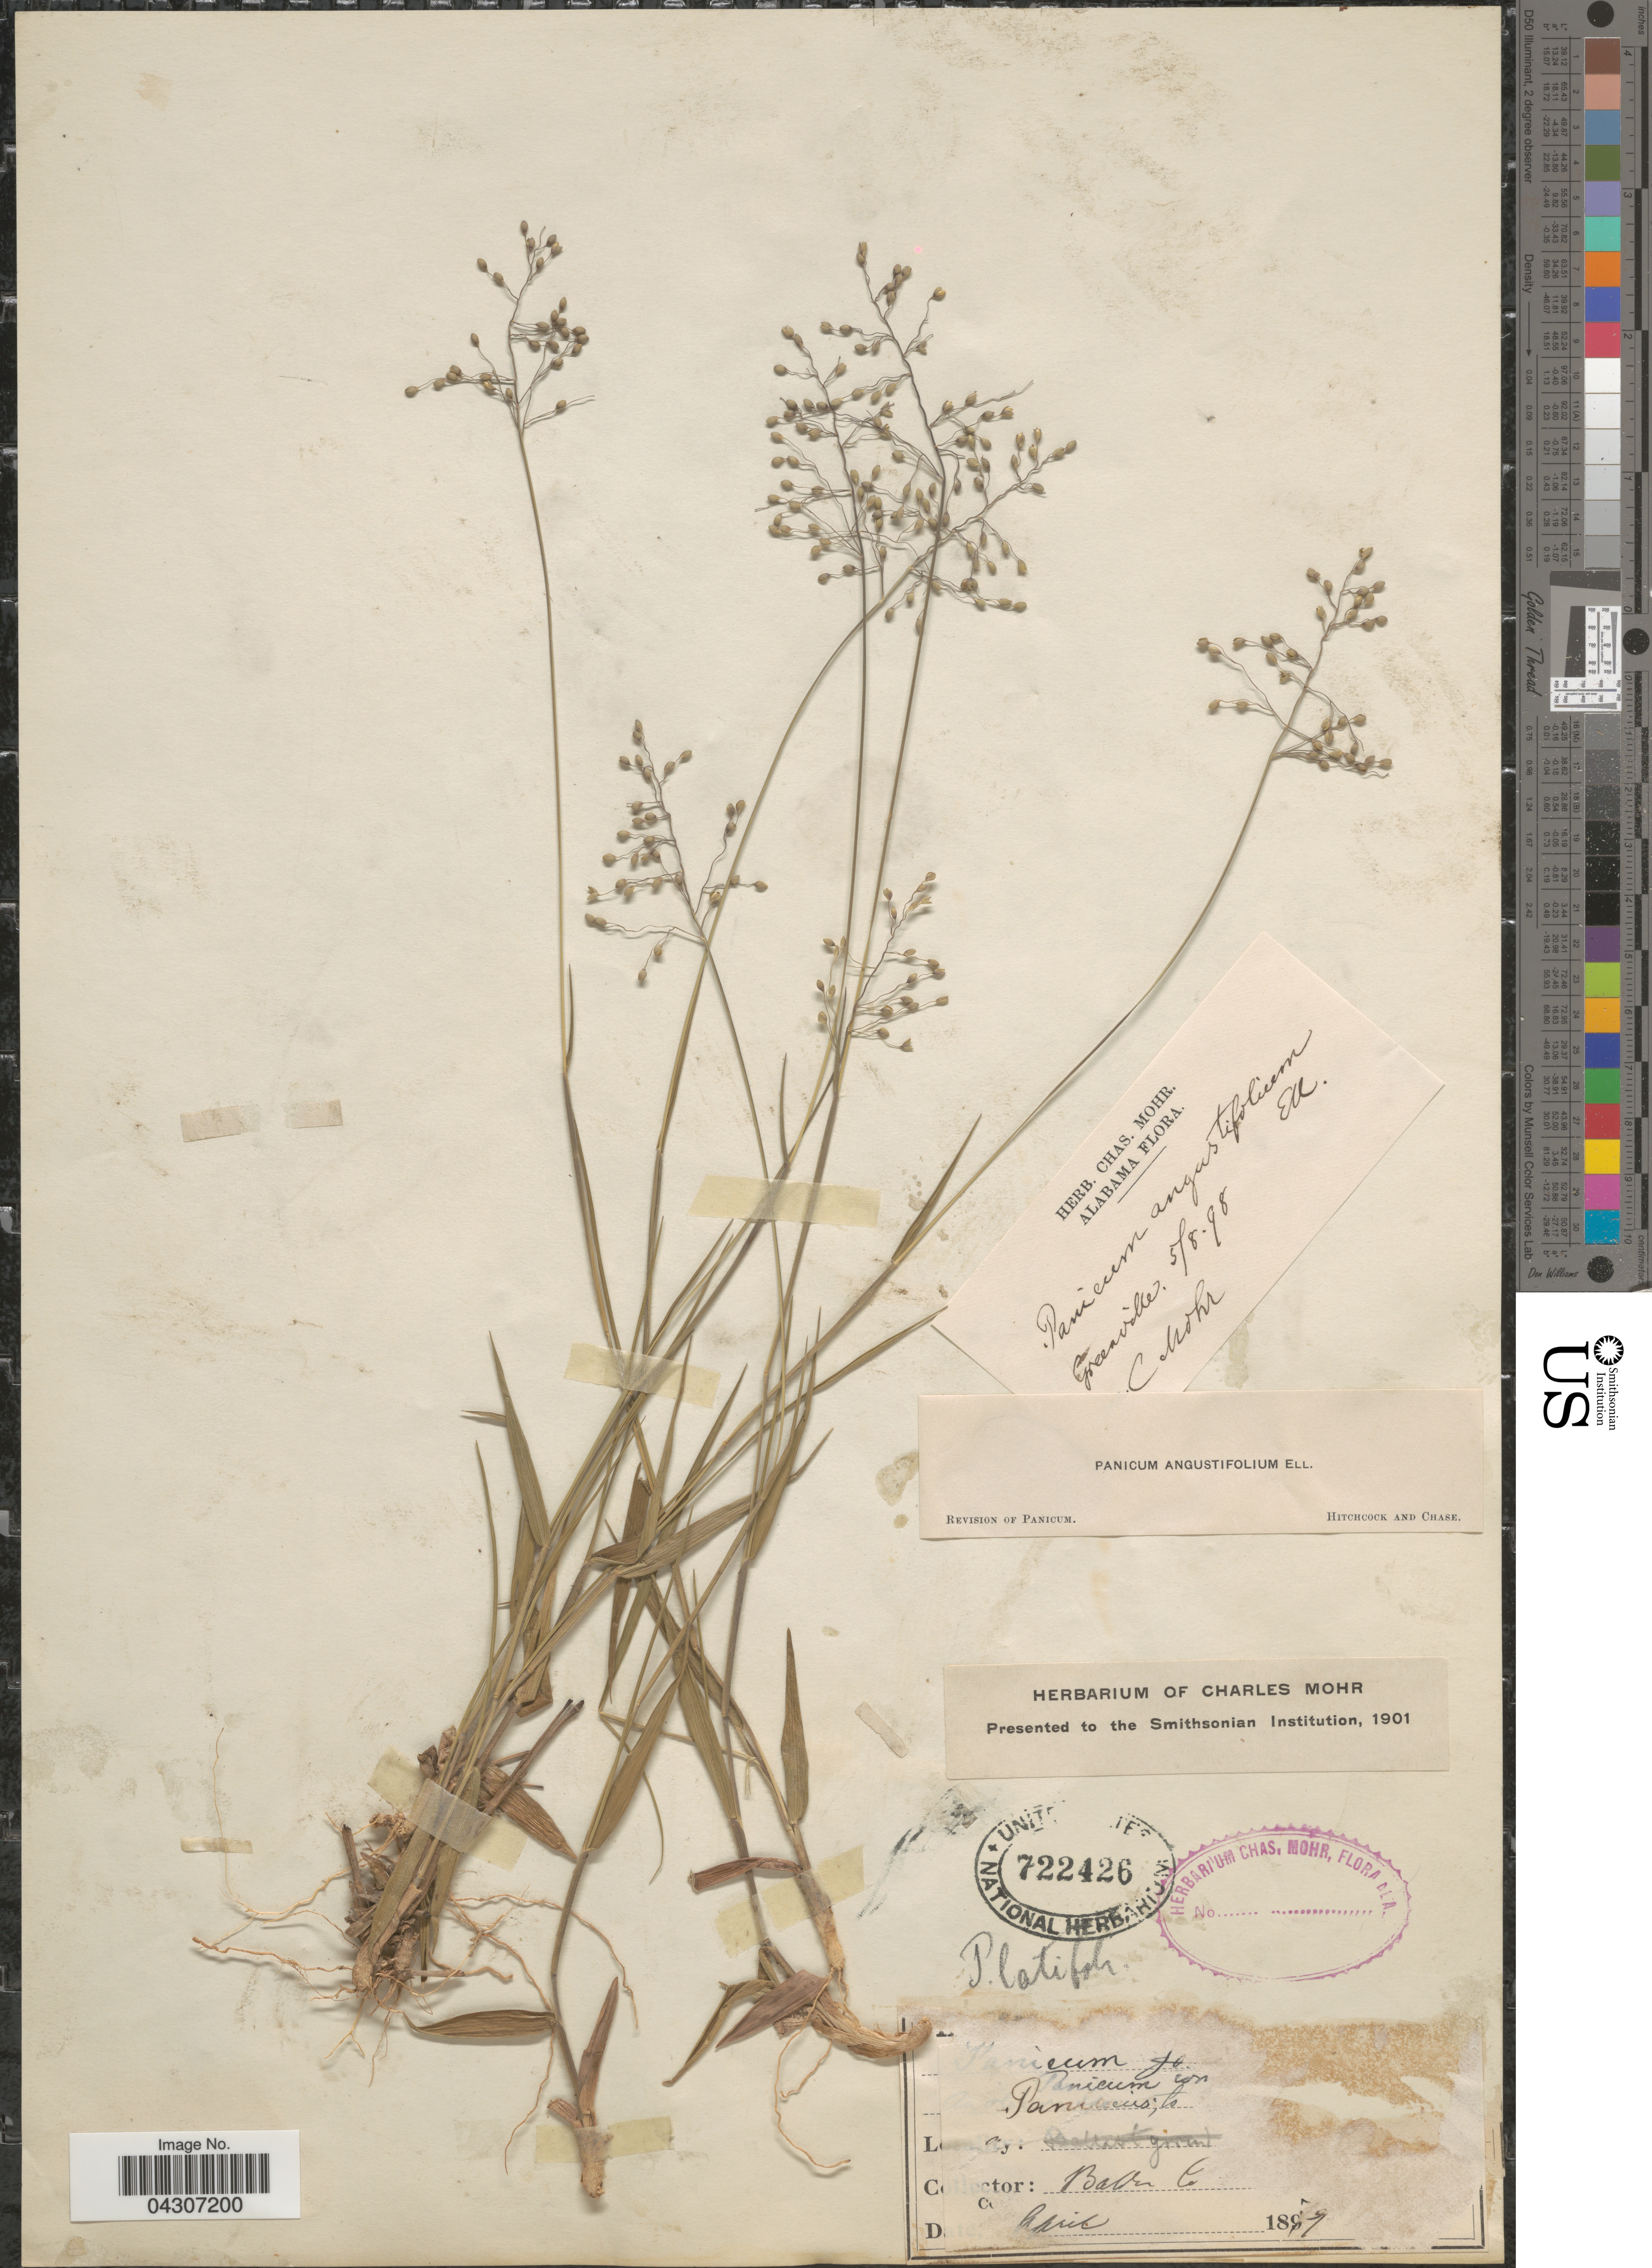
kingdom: Plantae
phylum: Tracheophyta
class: Liliopsida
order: Poales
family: Poaceae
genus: Dichanthelium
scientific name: Dichanthelium aciculare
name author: (Desv. ex Poir.) Gould & C.A. Clark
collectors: Mohr, C. T. (herbarium)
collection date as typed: Transcribed d/m/y: 8/5/98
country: United States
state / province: Alabama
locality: Greenville.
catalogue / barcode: US 722426